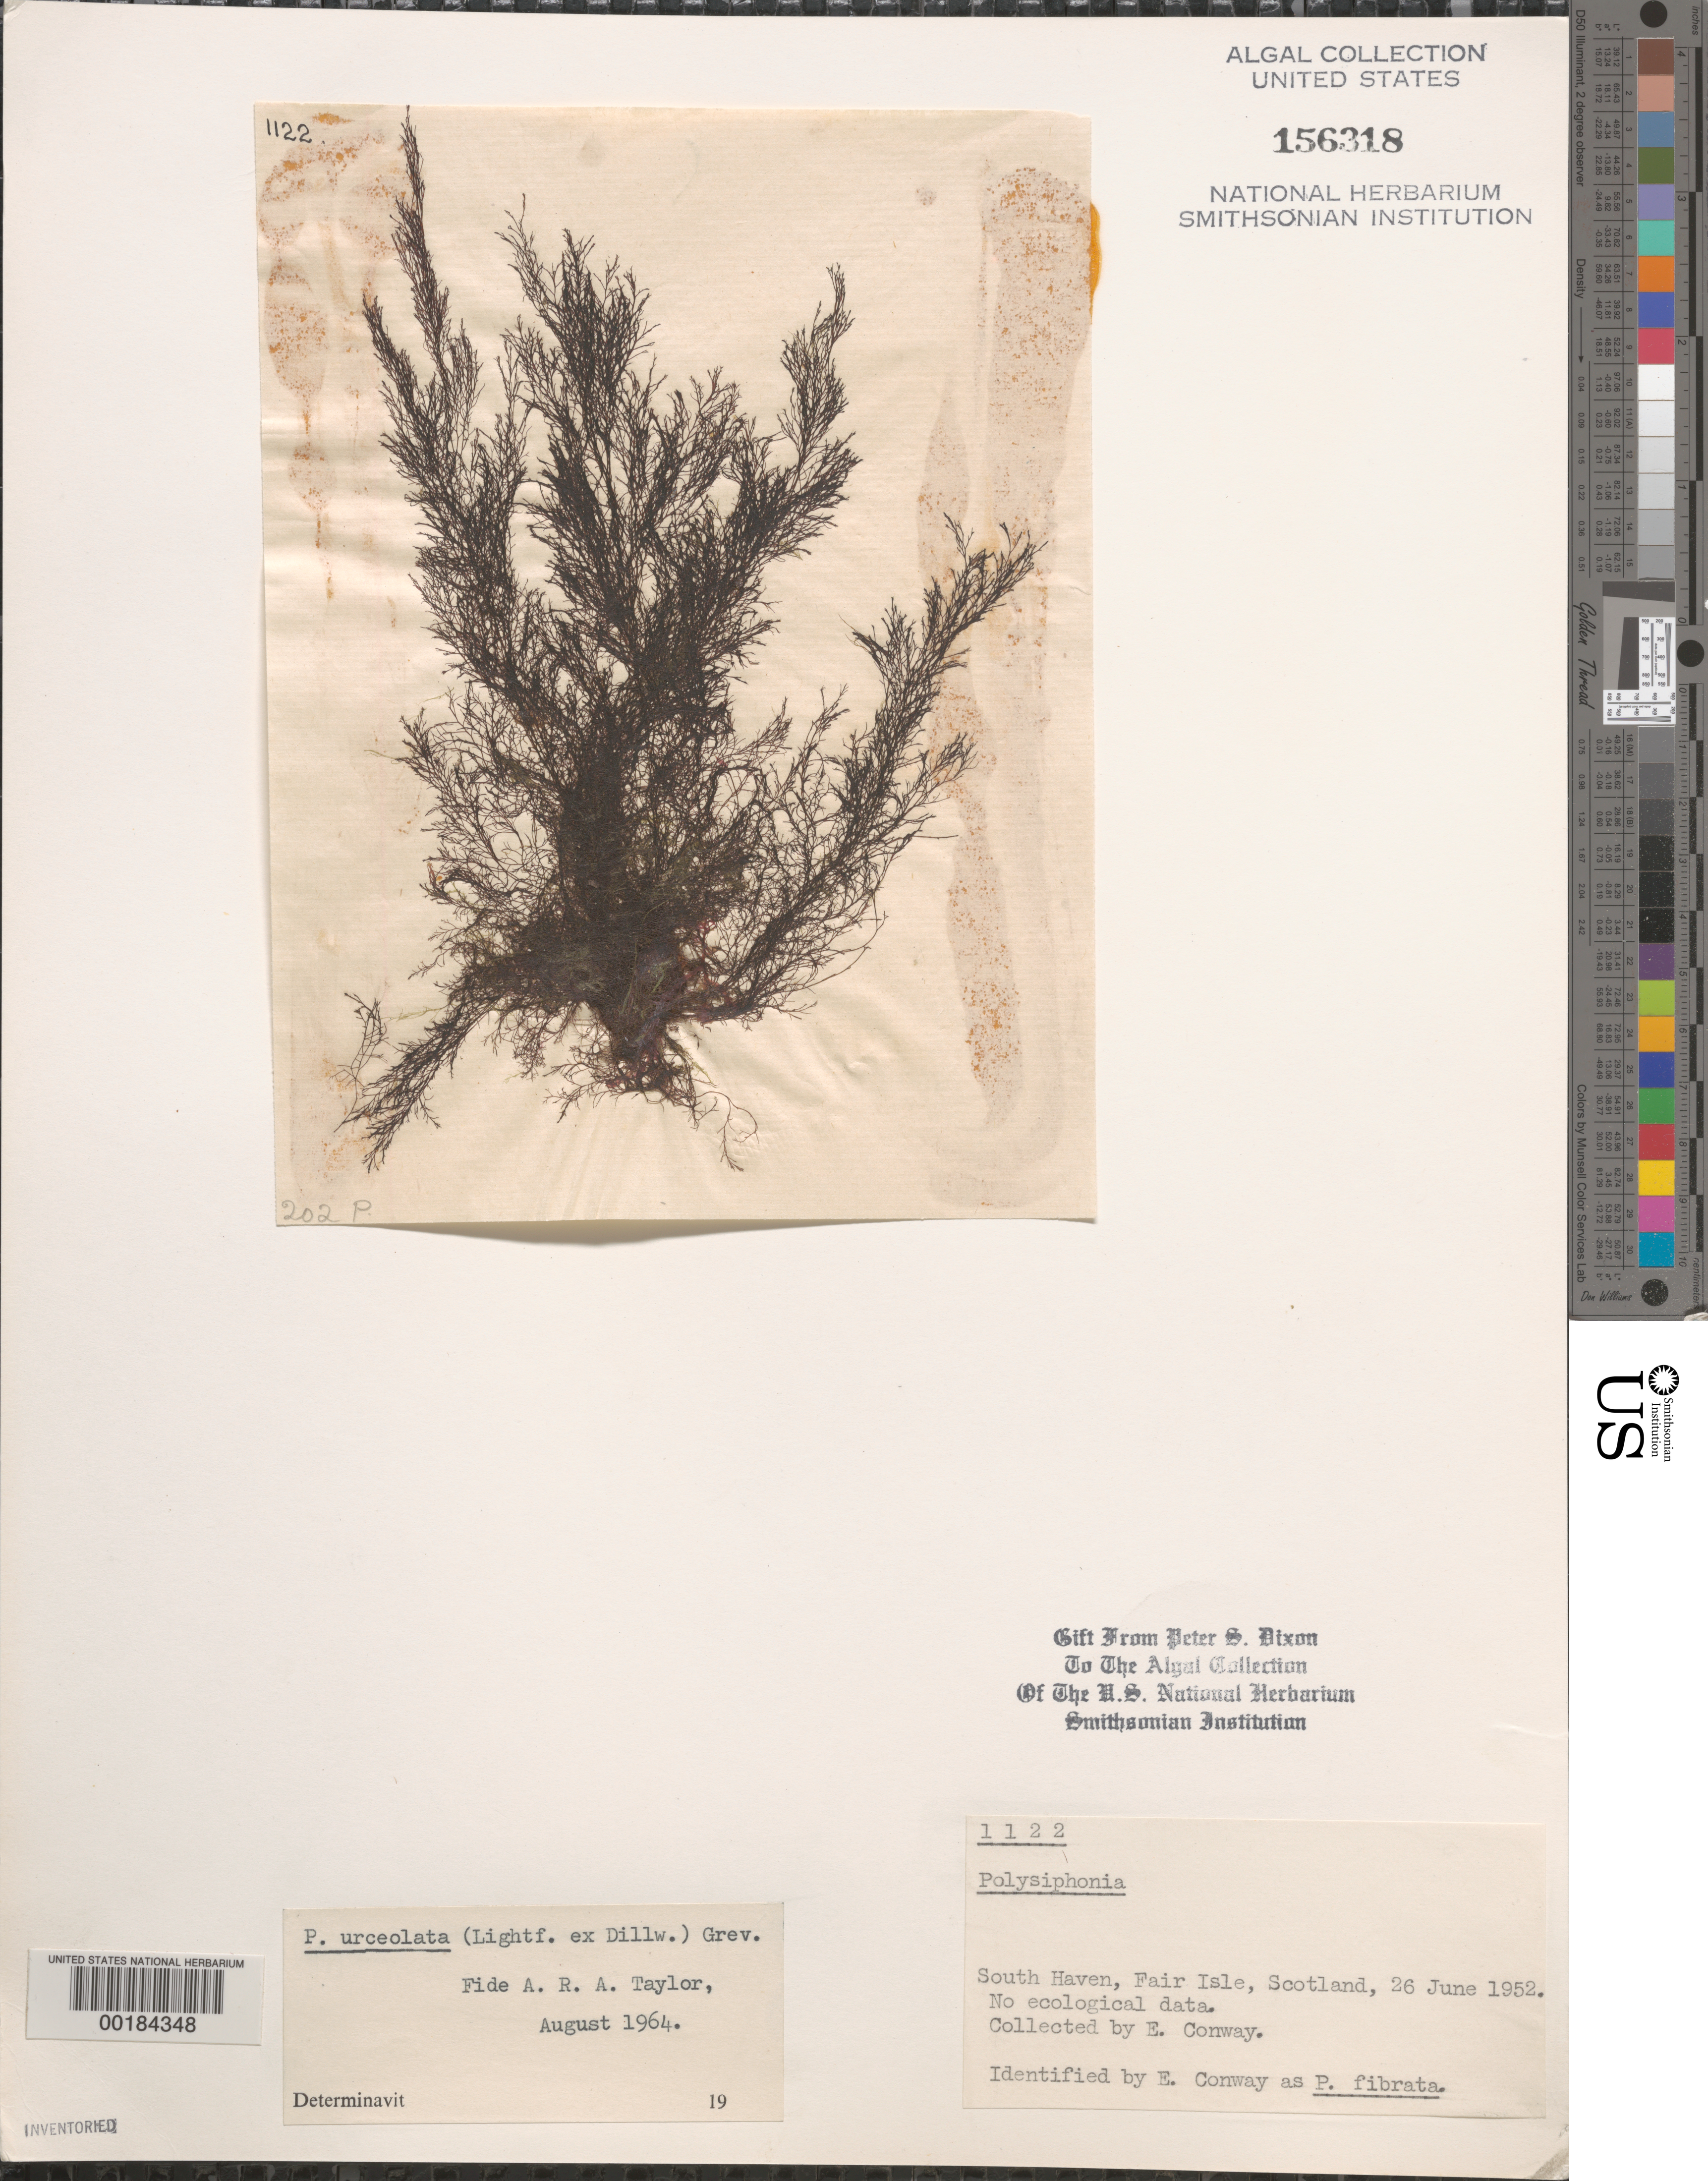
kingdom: Plantae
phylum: Rhodophyta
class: Florideophyceae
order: Ceramiales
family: Rhodomelaceae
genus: Polysiphonia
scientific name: Polysiphonia urceolata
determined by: Taylor, A. R. A.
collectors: E. Conway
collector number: PSD 1122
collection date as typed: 26 Jun 1952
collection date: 1952-06-26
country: United Kingdom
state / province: Scotland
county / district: Shetland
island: Fair Isle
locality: South Haven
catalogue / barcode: US 156318